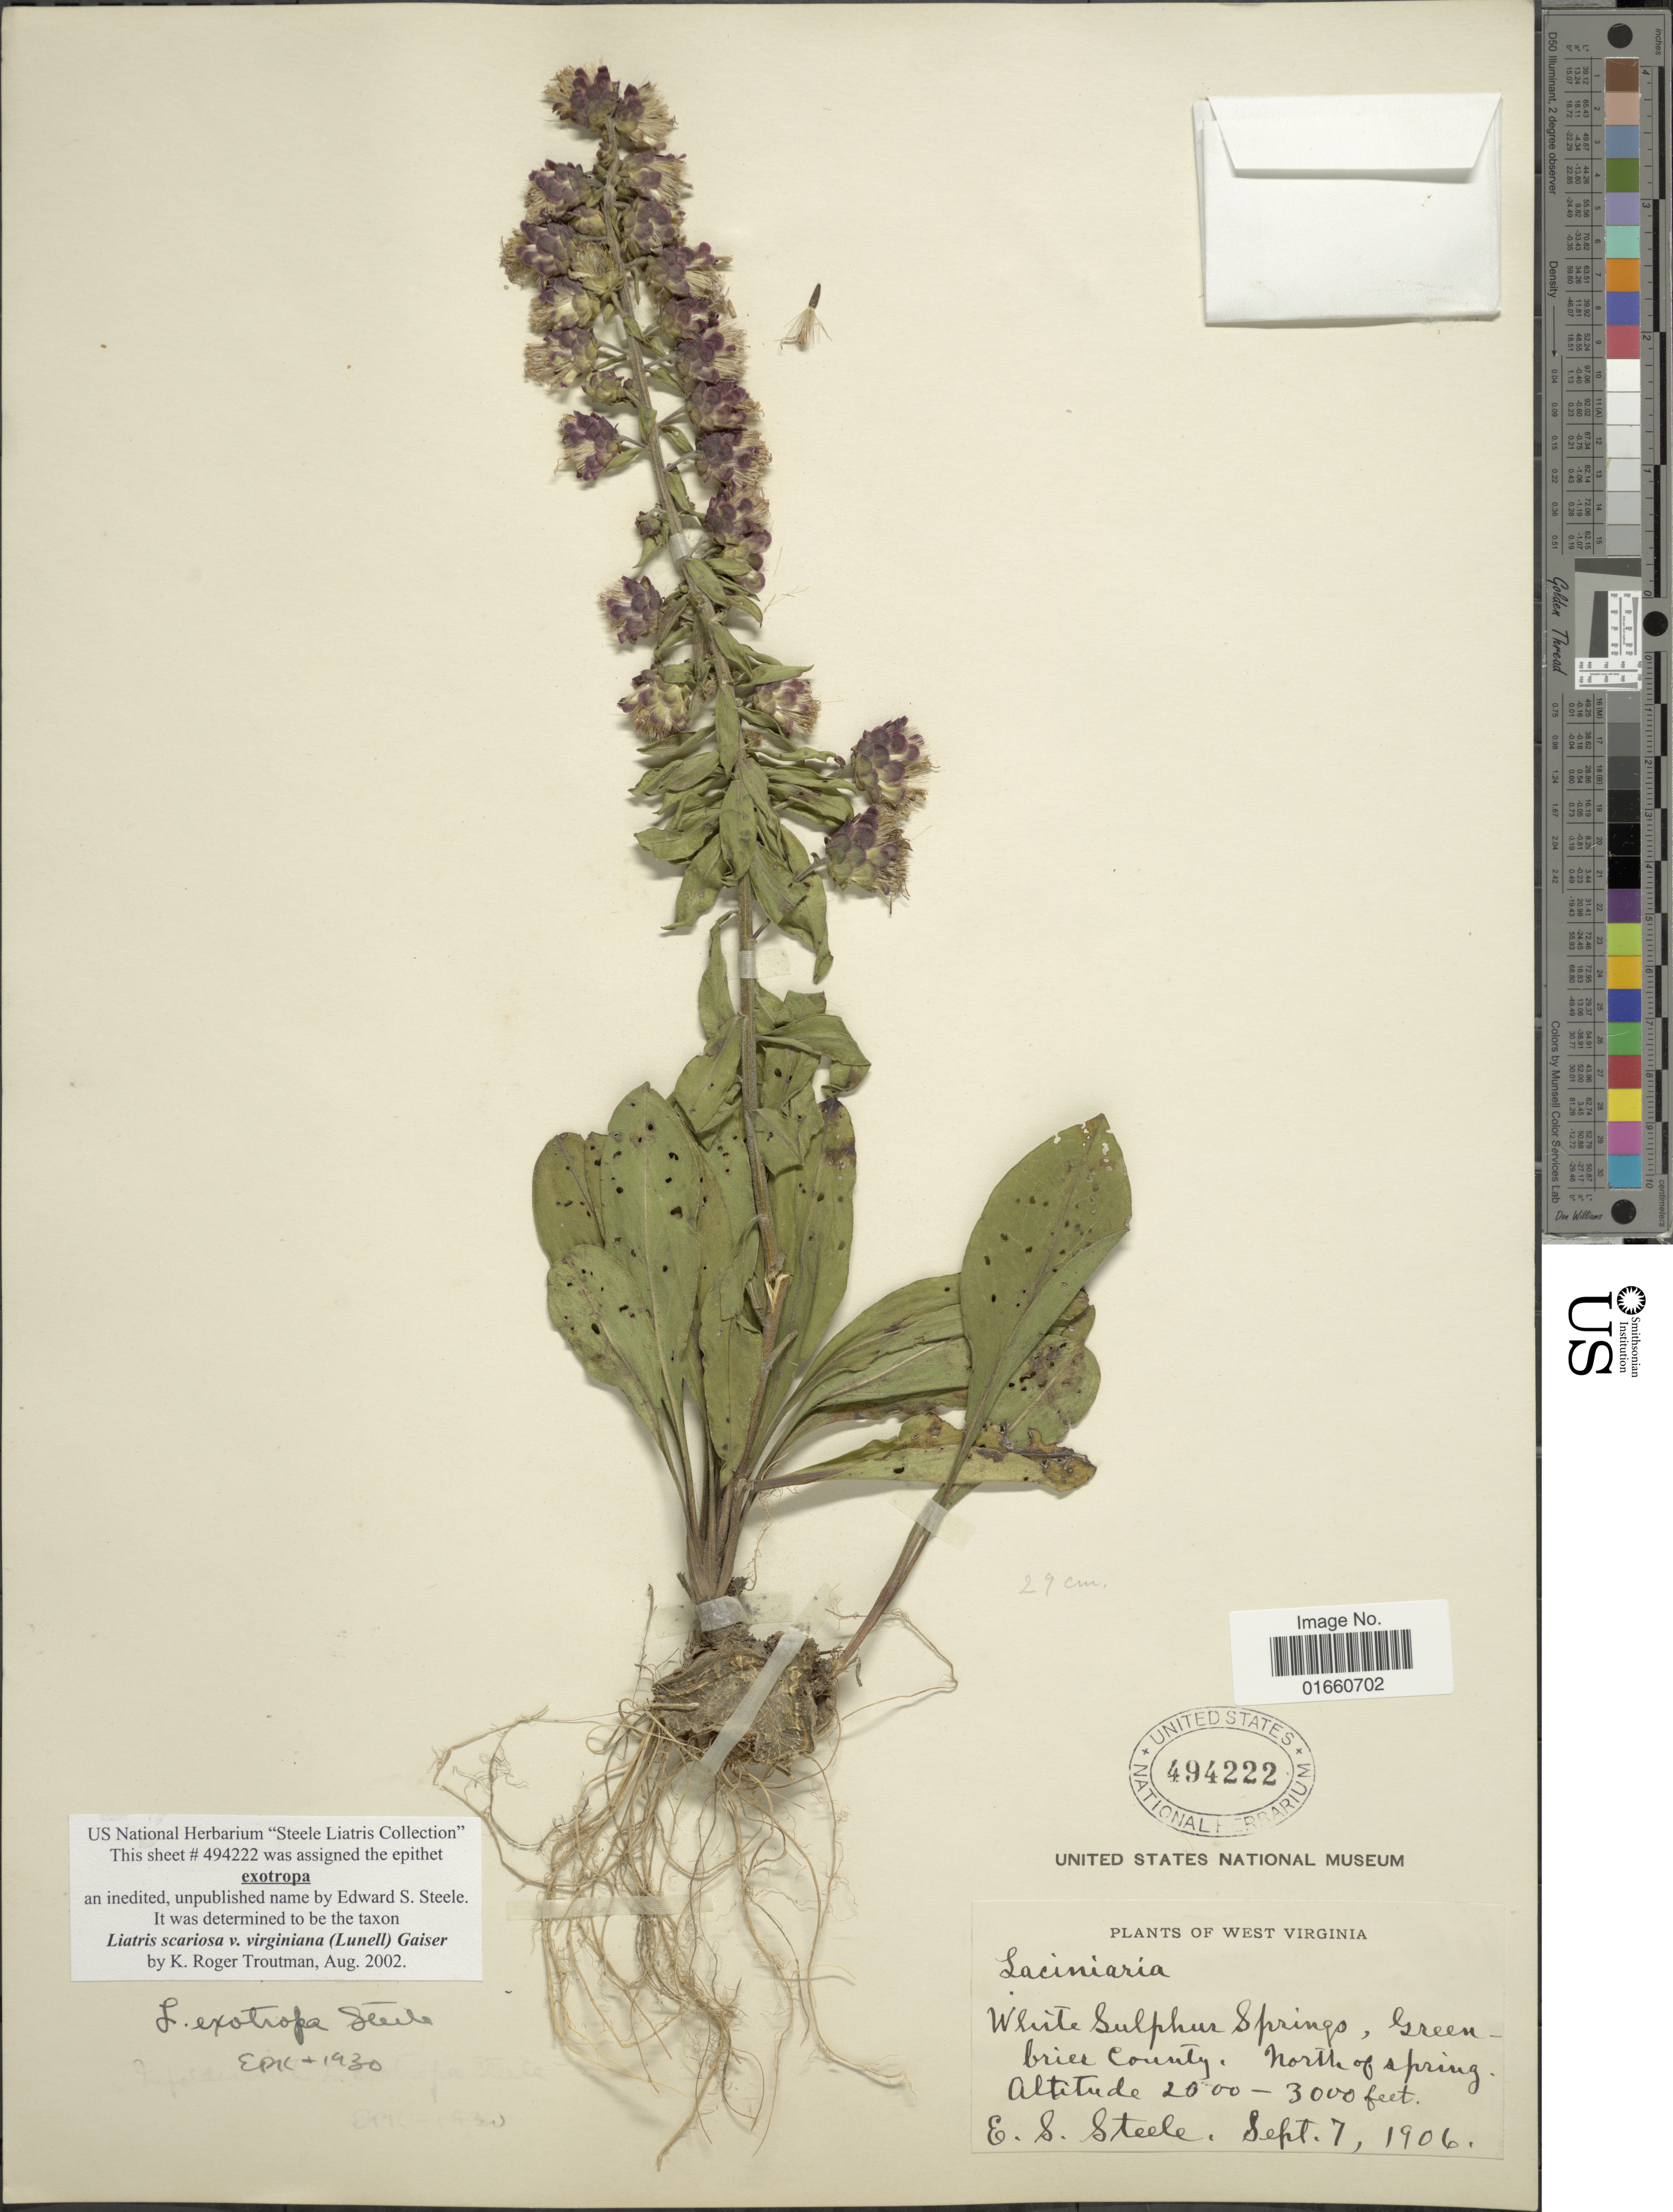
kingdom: Plantae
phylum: Tracheophyta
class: Magnoliopsida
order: Asterales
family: Asteraceae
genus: Liatris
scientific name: Liatris scariosa var. virginiana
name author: (Lunell) Gaiser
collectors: E. Steele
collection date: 1906-09-07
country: United States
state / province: West Virginia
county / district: Greenbrier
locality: White Sulphur Springs, North of spring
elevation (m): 610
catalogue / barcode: US 494222